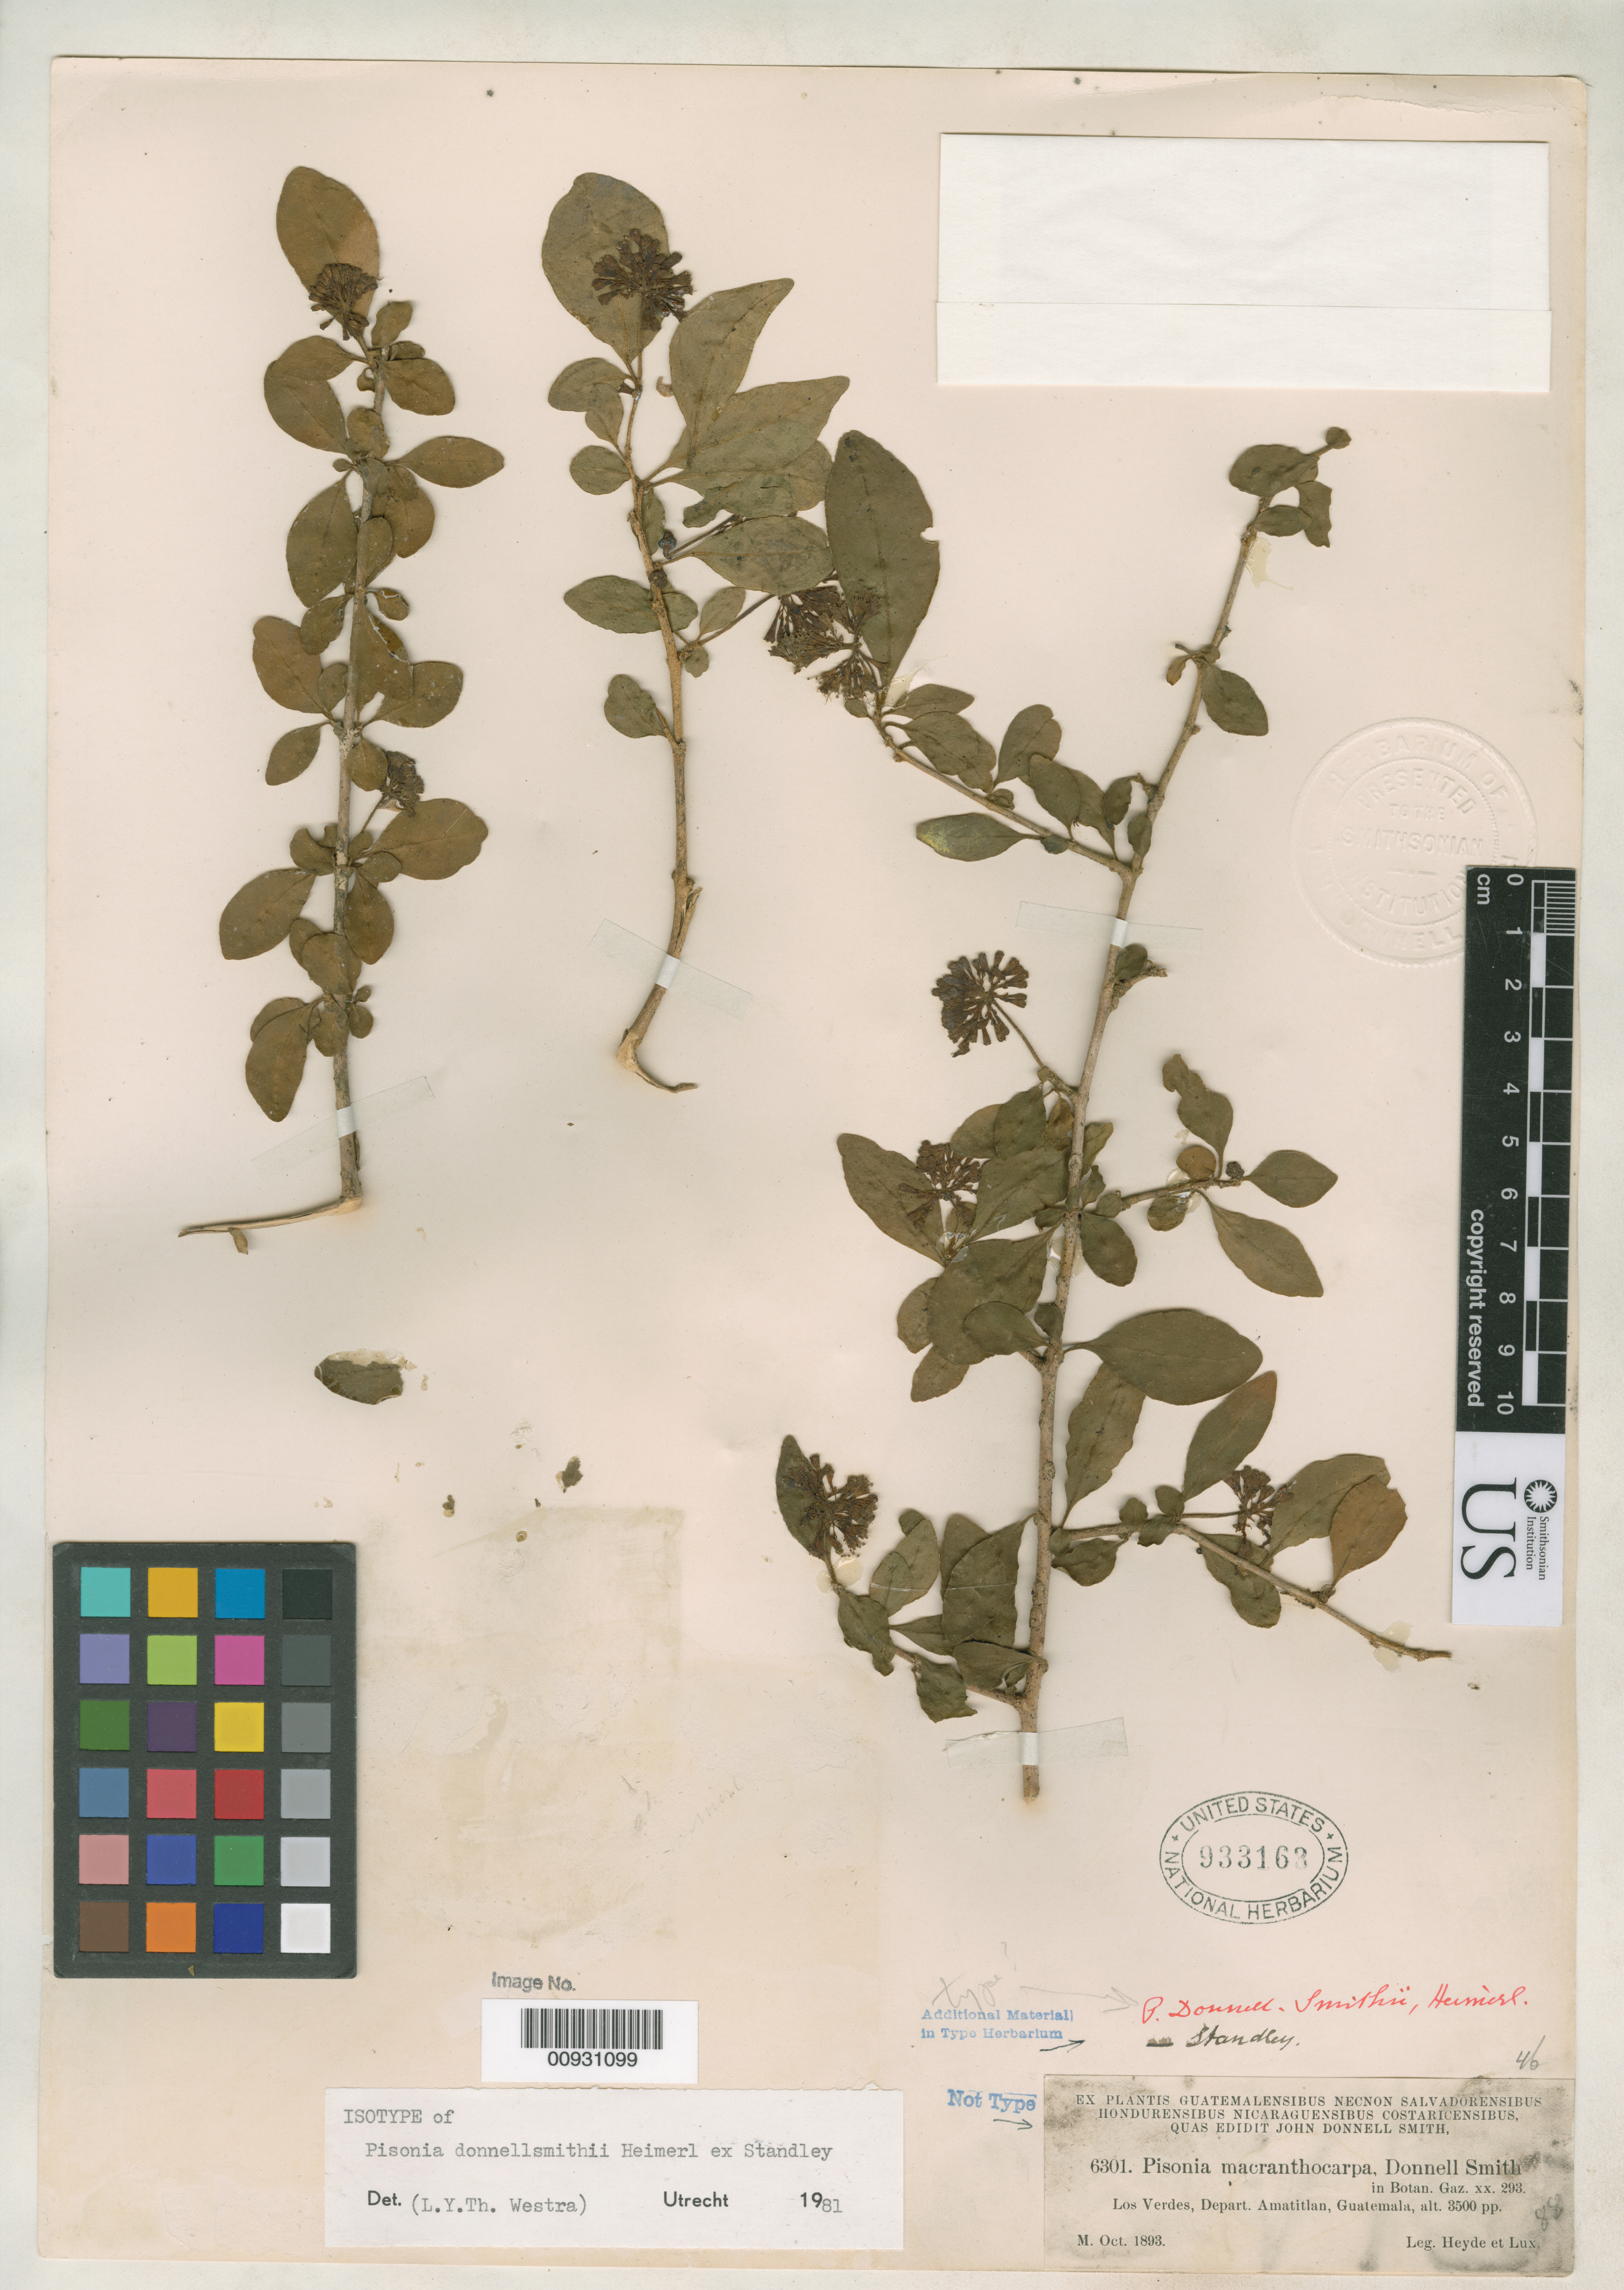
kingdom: Plantae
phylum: Tracheophyta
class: Magnoliopsida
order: Caryophyllales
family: Nyctaginaceae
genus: Pisonia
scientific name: Pisonia donnellsmithii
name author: Heimerl in Standl.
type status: Isotype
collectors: E. T. Heyde & E. Lux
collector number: J.D.S. 6301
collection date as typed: Oct 1893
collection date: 1893-10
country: Guatemala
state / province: Guatemala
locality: Los Verdes, Amatitlan.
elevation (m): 1067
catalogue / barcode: US 933163